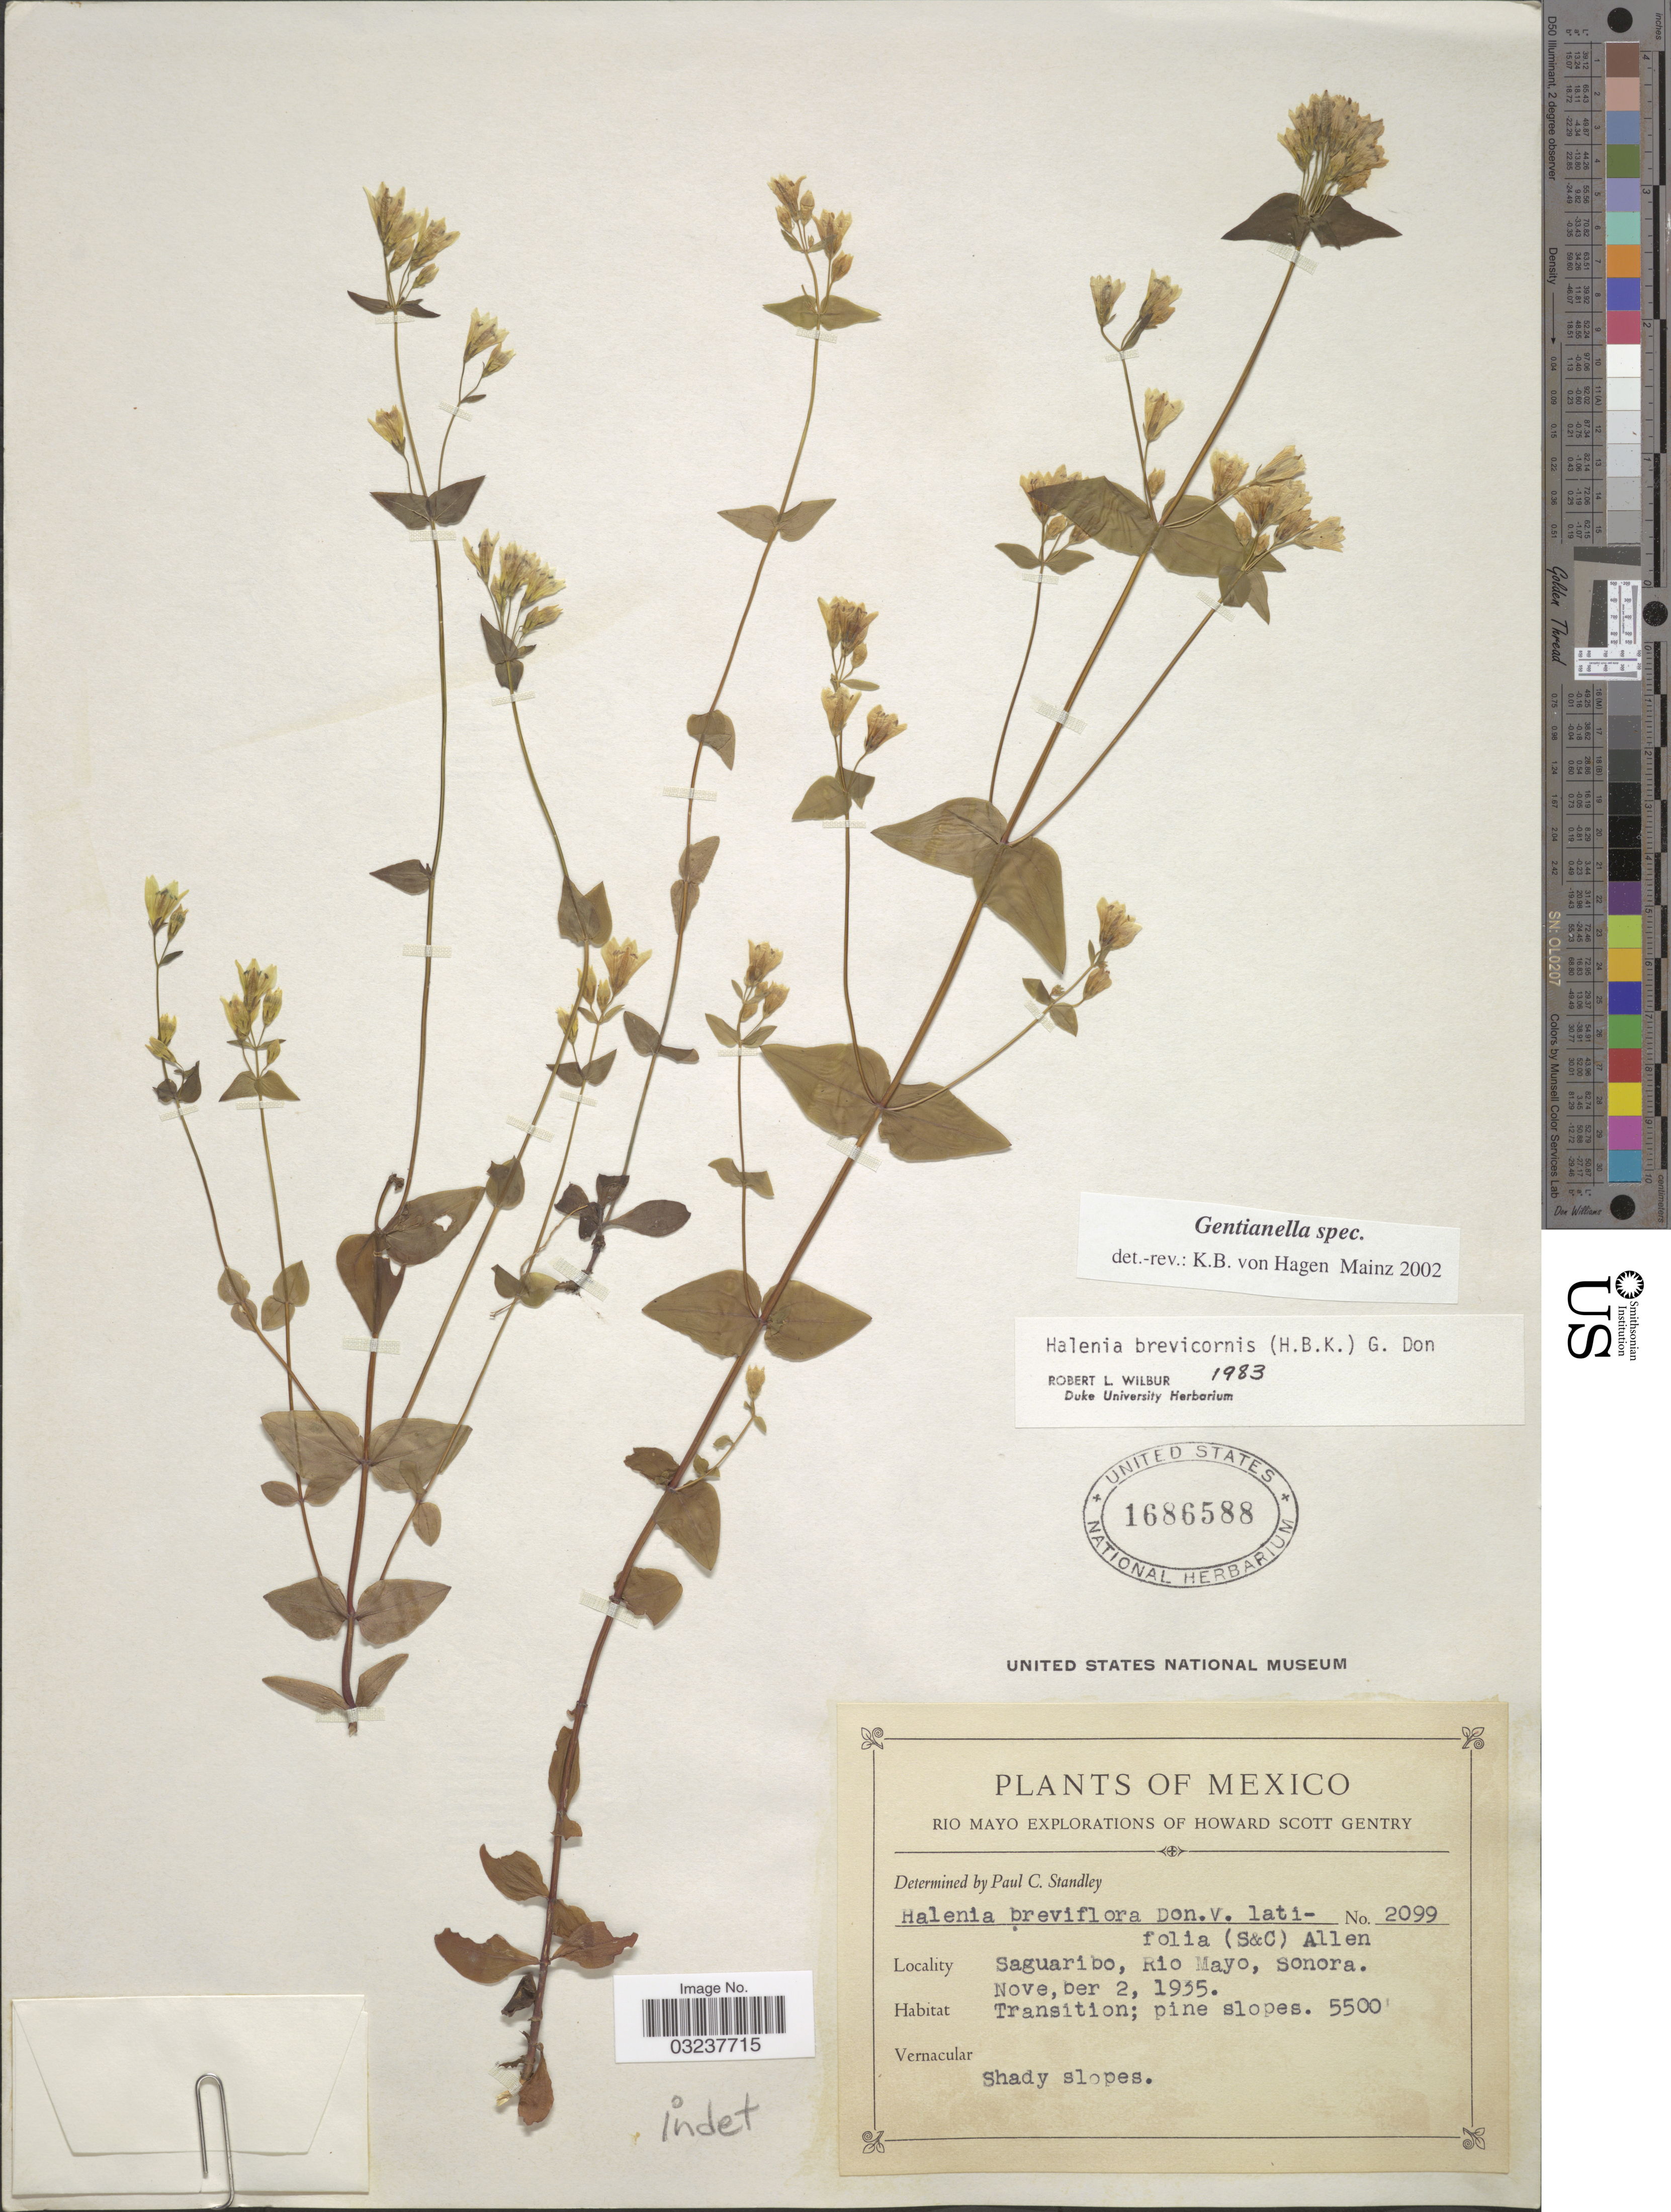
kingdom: Plantae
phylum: Tracheophyta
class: Magnoliopsida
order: Gentianales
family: Gentianaceae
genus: Gentianella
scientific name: Gentianella sp.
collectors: H. S. Gentry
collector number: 2099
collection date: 1935-11-02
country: Mexico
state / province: Sonora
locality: Rio Mayo, Saguaribo, Rio Mayo.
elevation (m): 1676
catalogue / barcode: US 1686588